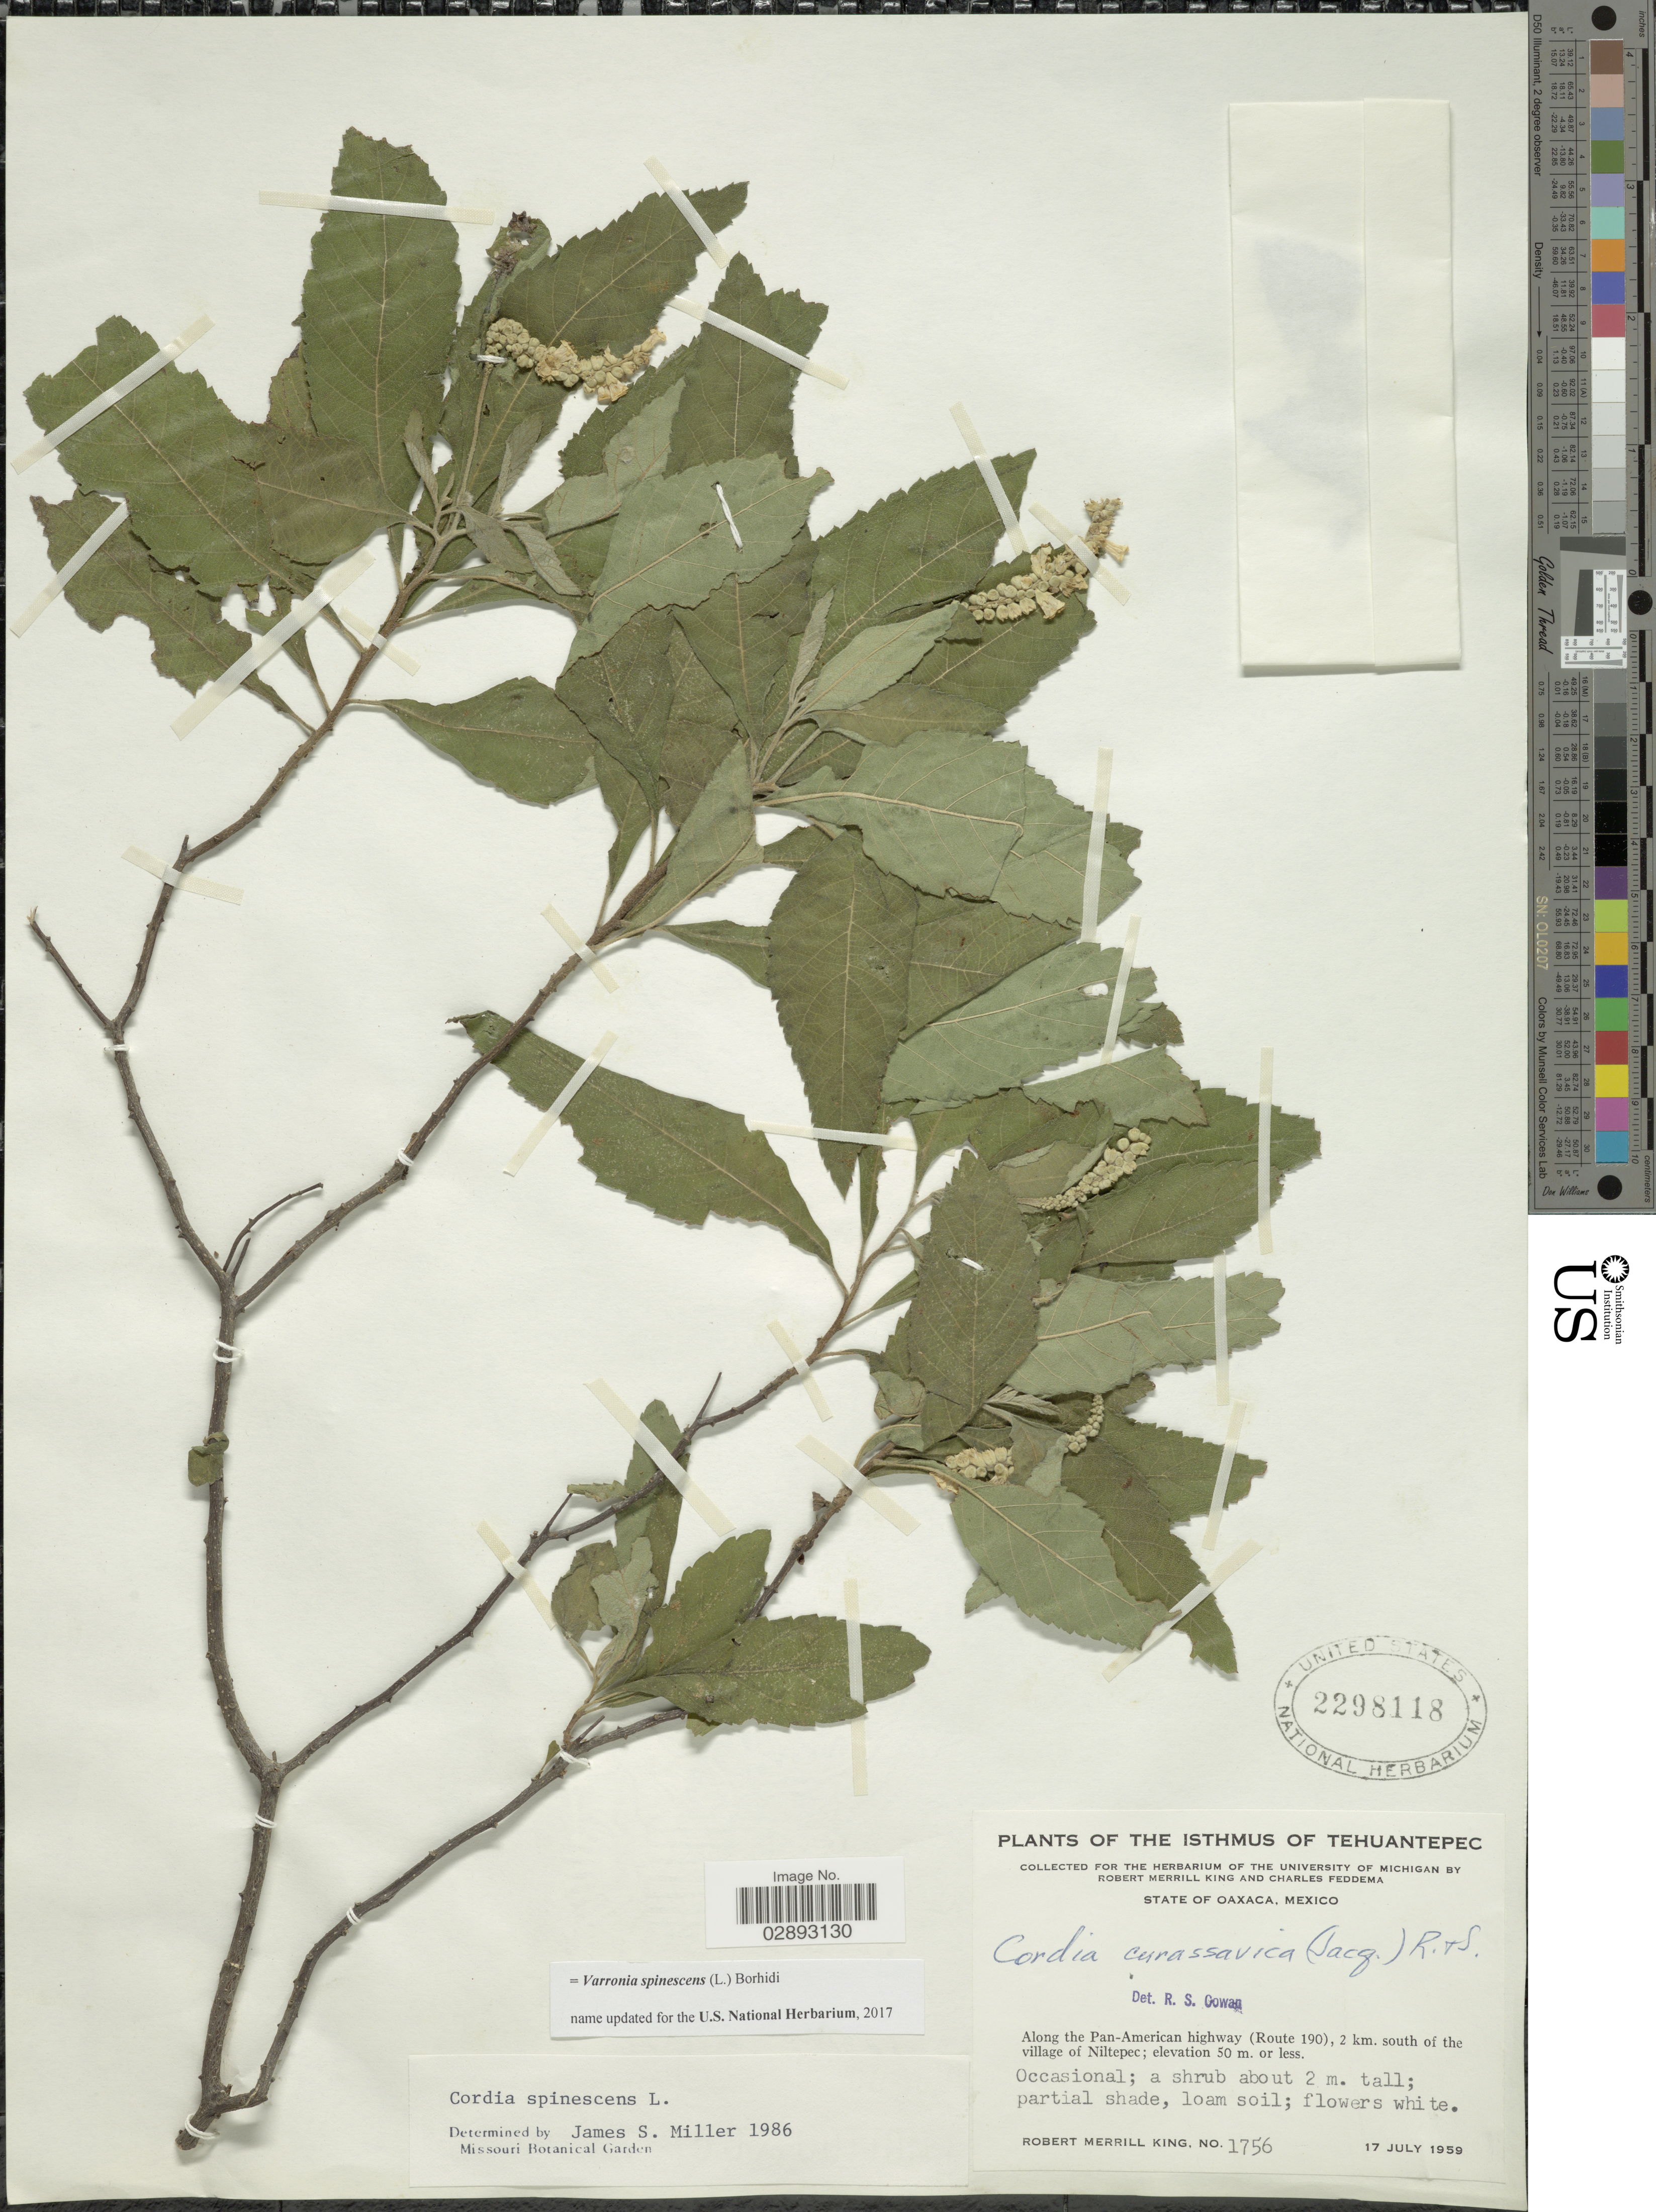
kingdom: Plantae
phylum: Tracheophyta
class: Magnoliopsida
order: Boraginales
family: Cordiaceae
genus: Varronia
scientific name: Varronia spinescens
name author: (L.) Borhidi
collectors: R. M. King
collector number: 1756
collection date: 1959-07-17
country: Mexico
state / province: Oaxaca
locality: Isthmus of Tehuantepec. State of Oaxaca. Along the Pan-American highway (Route 190), 2 km. south of the village of Niltepec.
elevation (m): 50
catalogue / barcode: US 2298118